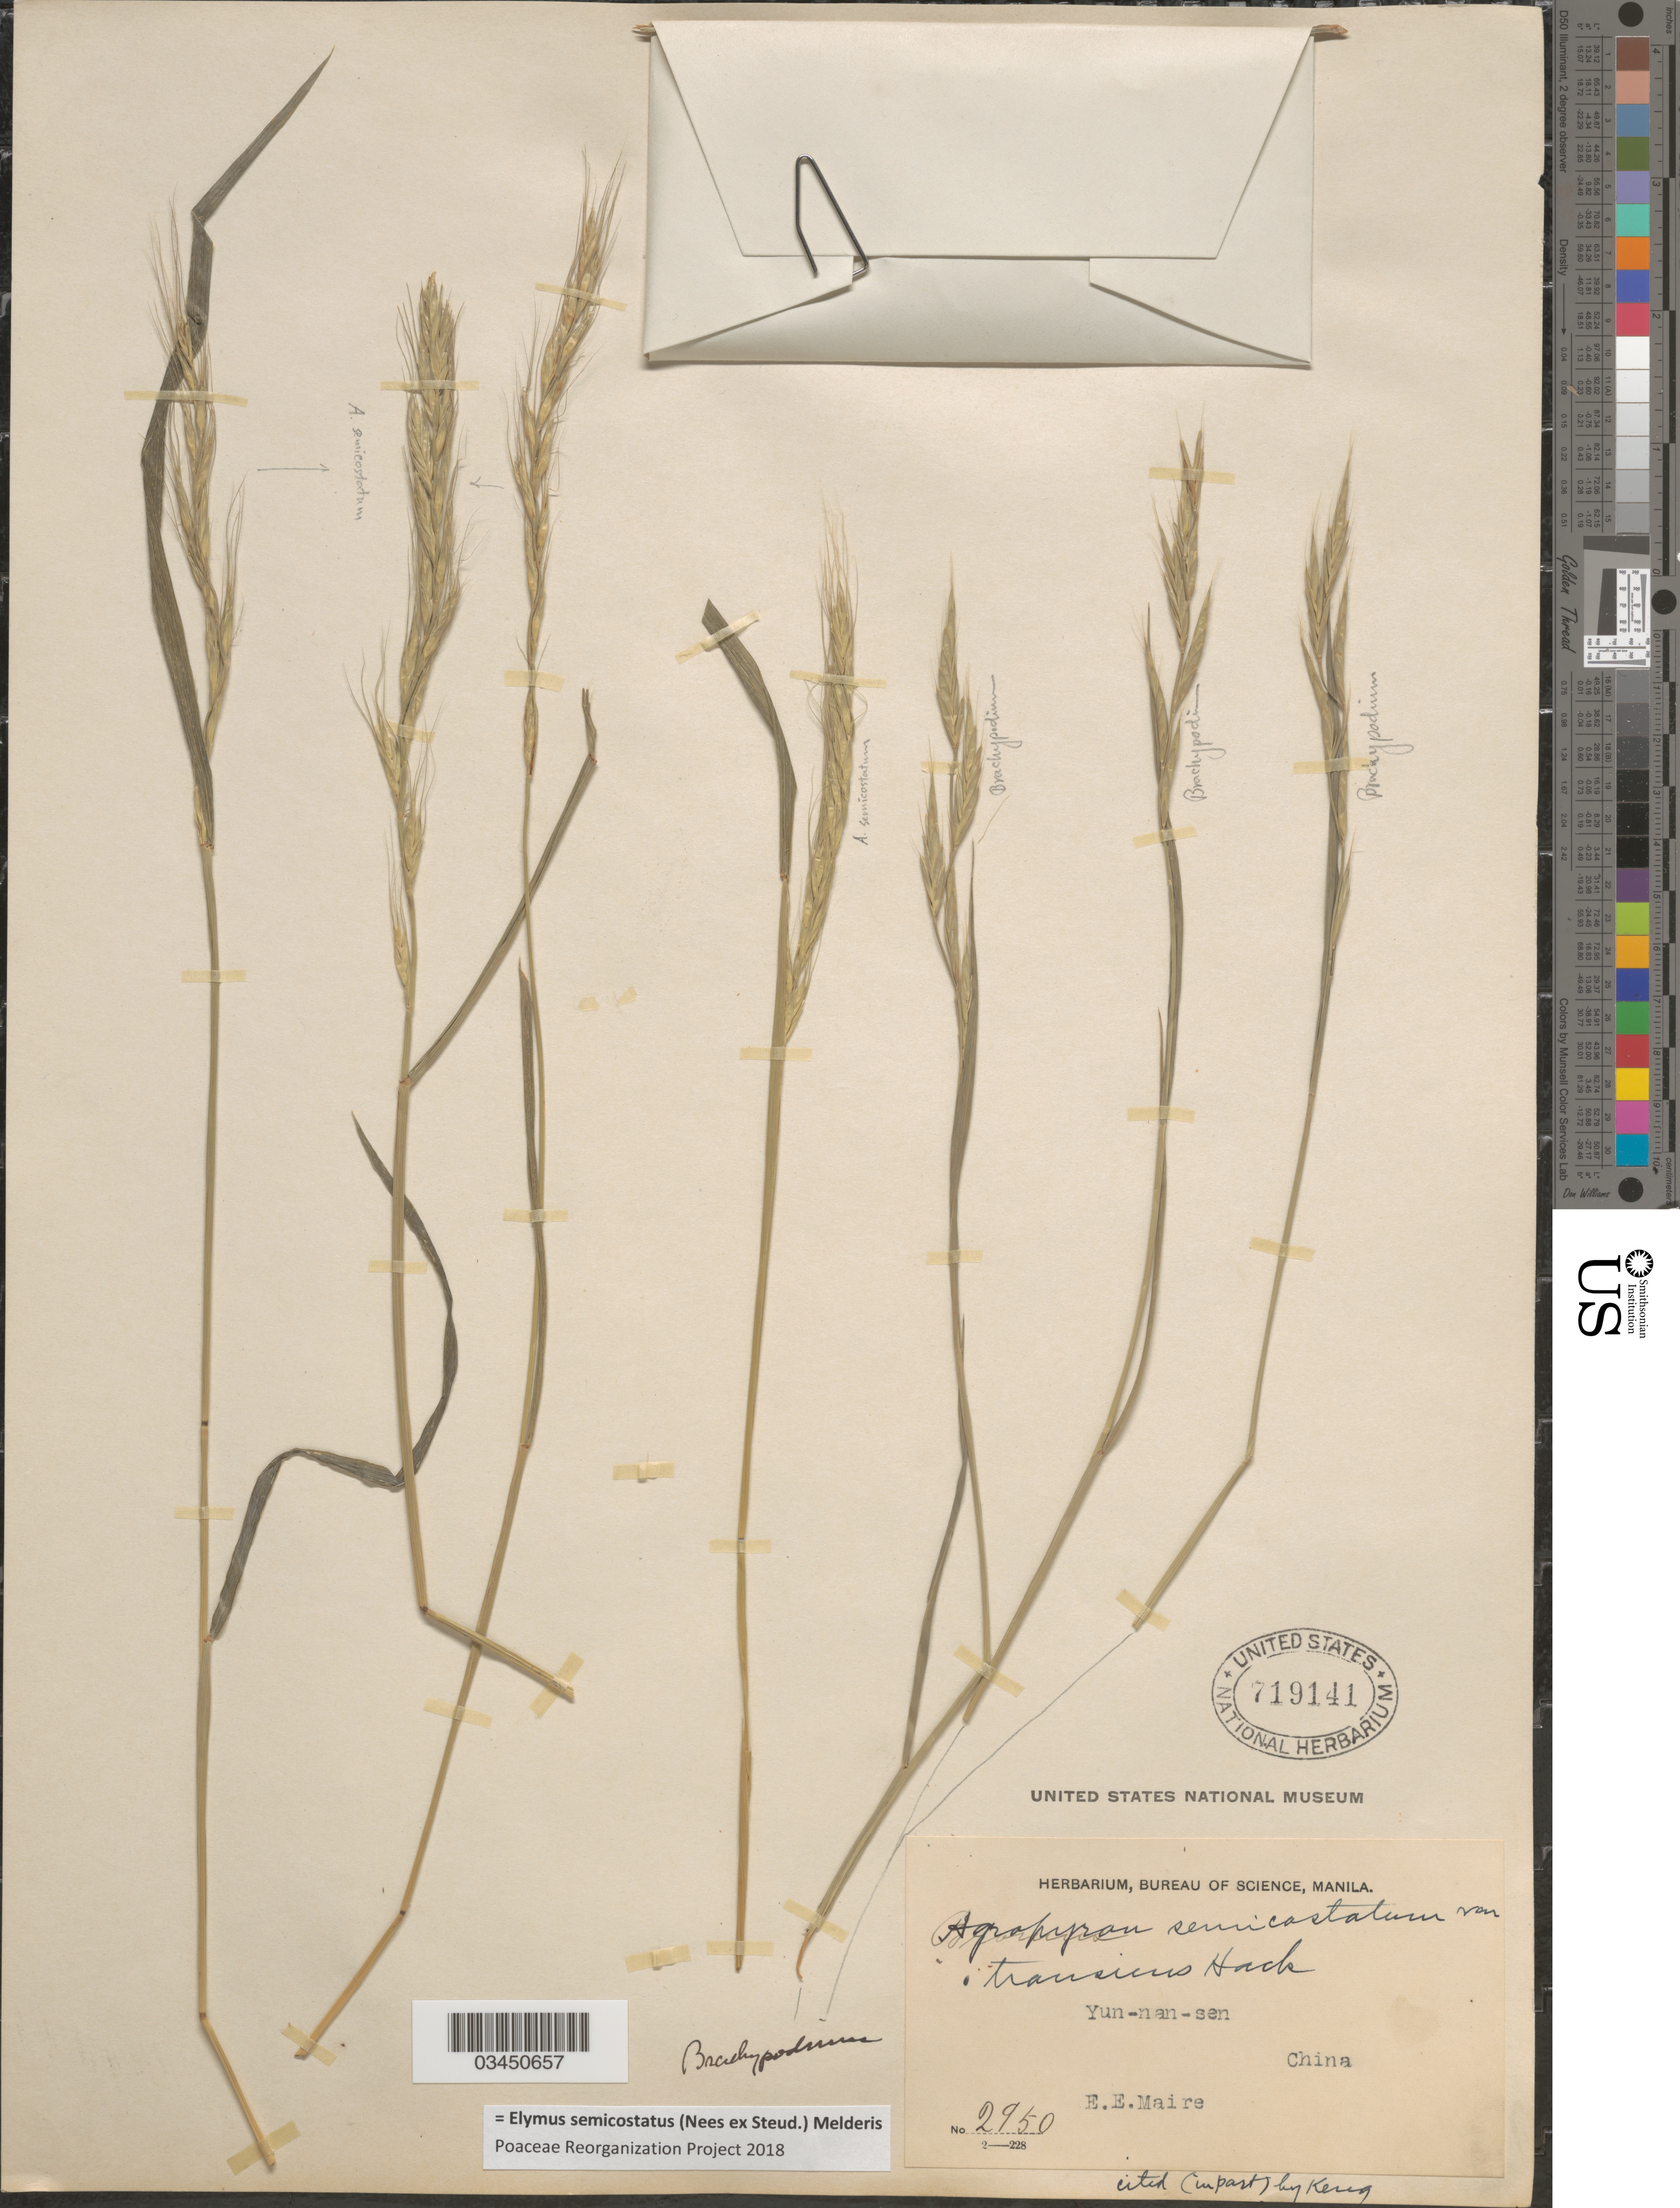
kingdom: Plantae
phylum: Tracheophyta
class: Liliopsida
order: Poales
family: Poaceae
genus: Elymus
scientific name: Elymus semicostatus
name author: (Nees ex Steud.) Melderis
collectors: E. E. Maire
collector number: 2950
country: China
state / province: Yunnan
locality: Yun-nan-sen.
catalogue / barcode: US 719141